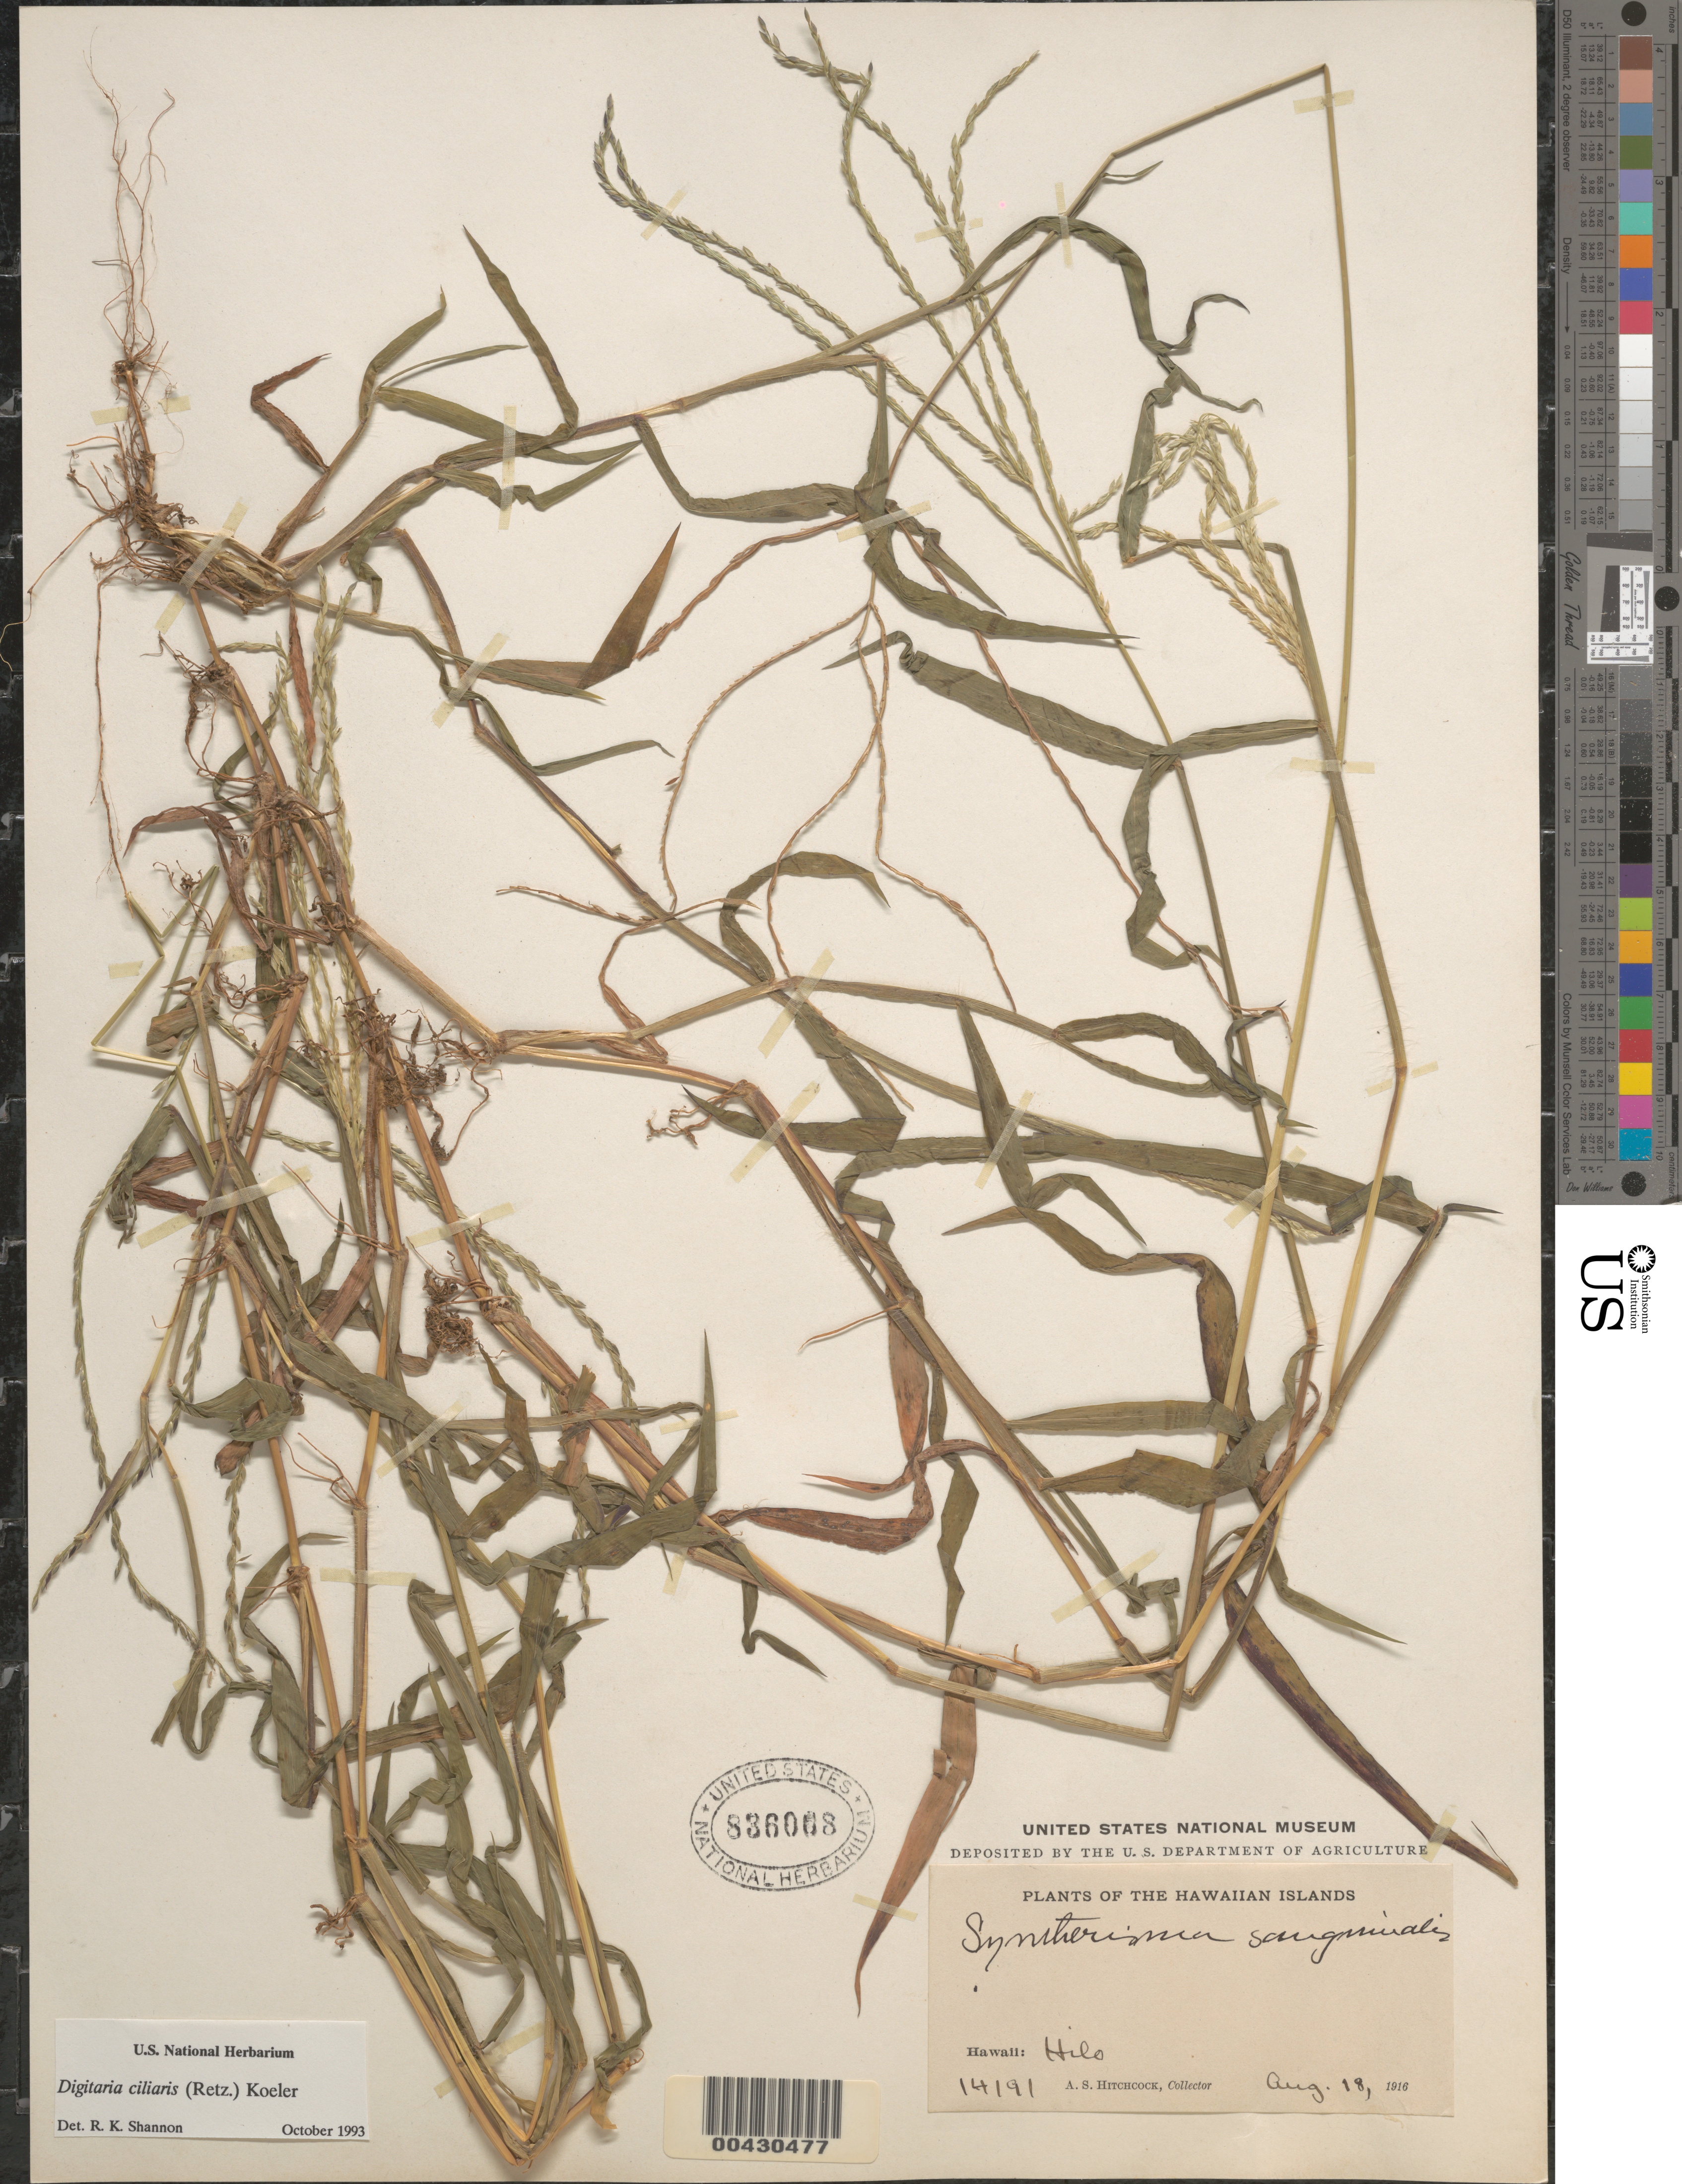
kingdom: Plantae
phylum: Tracheophyta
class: Liliopsida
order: Poales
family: Poaceae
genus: Digitaria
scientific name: Digitaria ciliaris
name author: (Retz.) Koeler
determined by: Shannon, R. K., (UNITED STATES)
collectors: A. S. Hitchcock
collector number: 14191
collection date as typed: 18 Aug 1916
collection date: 1916-08-18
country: United States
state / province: Hawaii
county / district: Hawaii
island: Hawaii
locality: Hilo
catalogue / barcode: US 836068